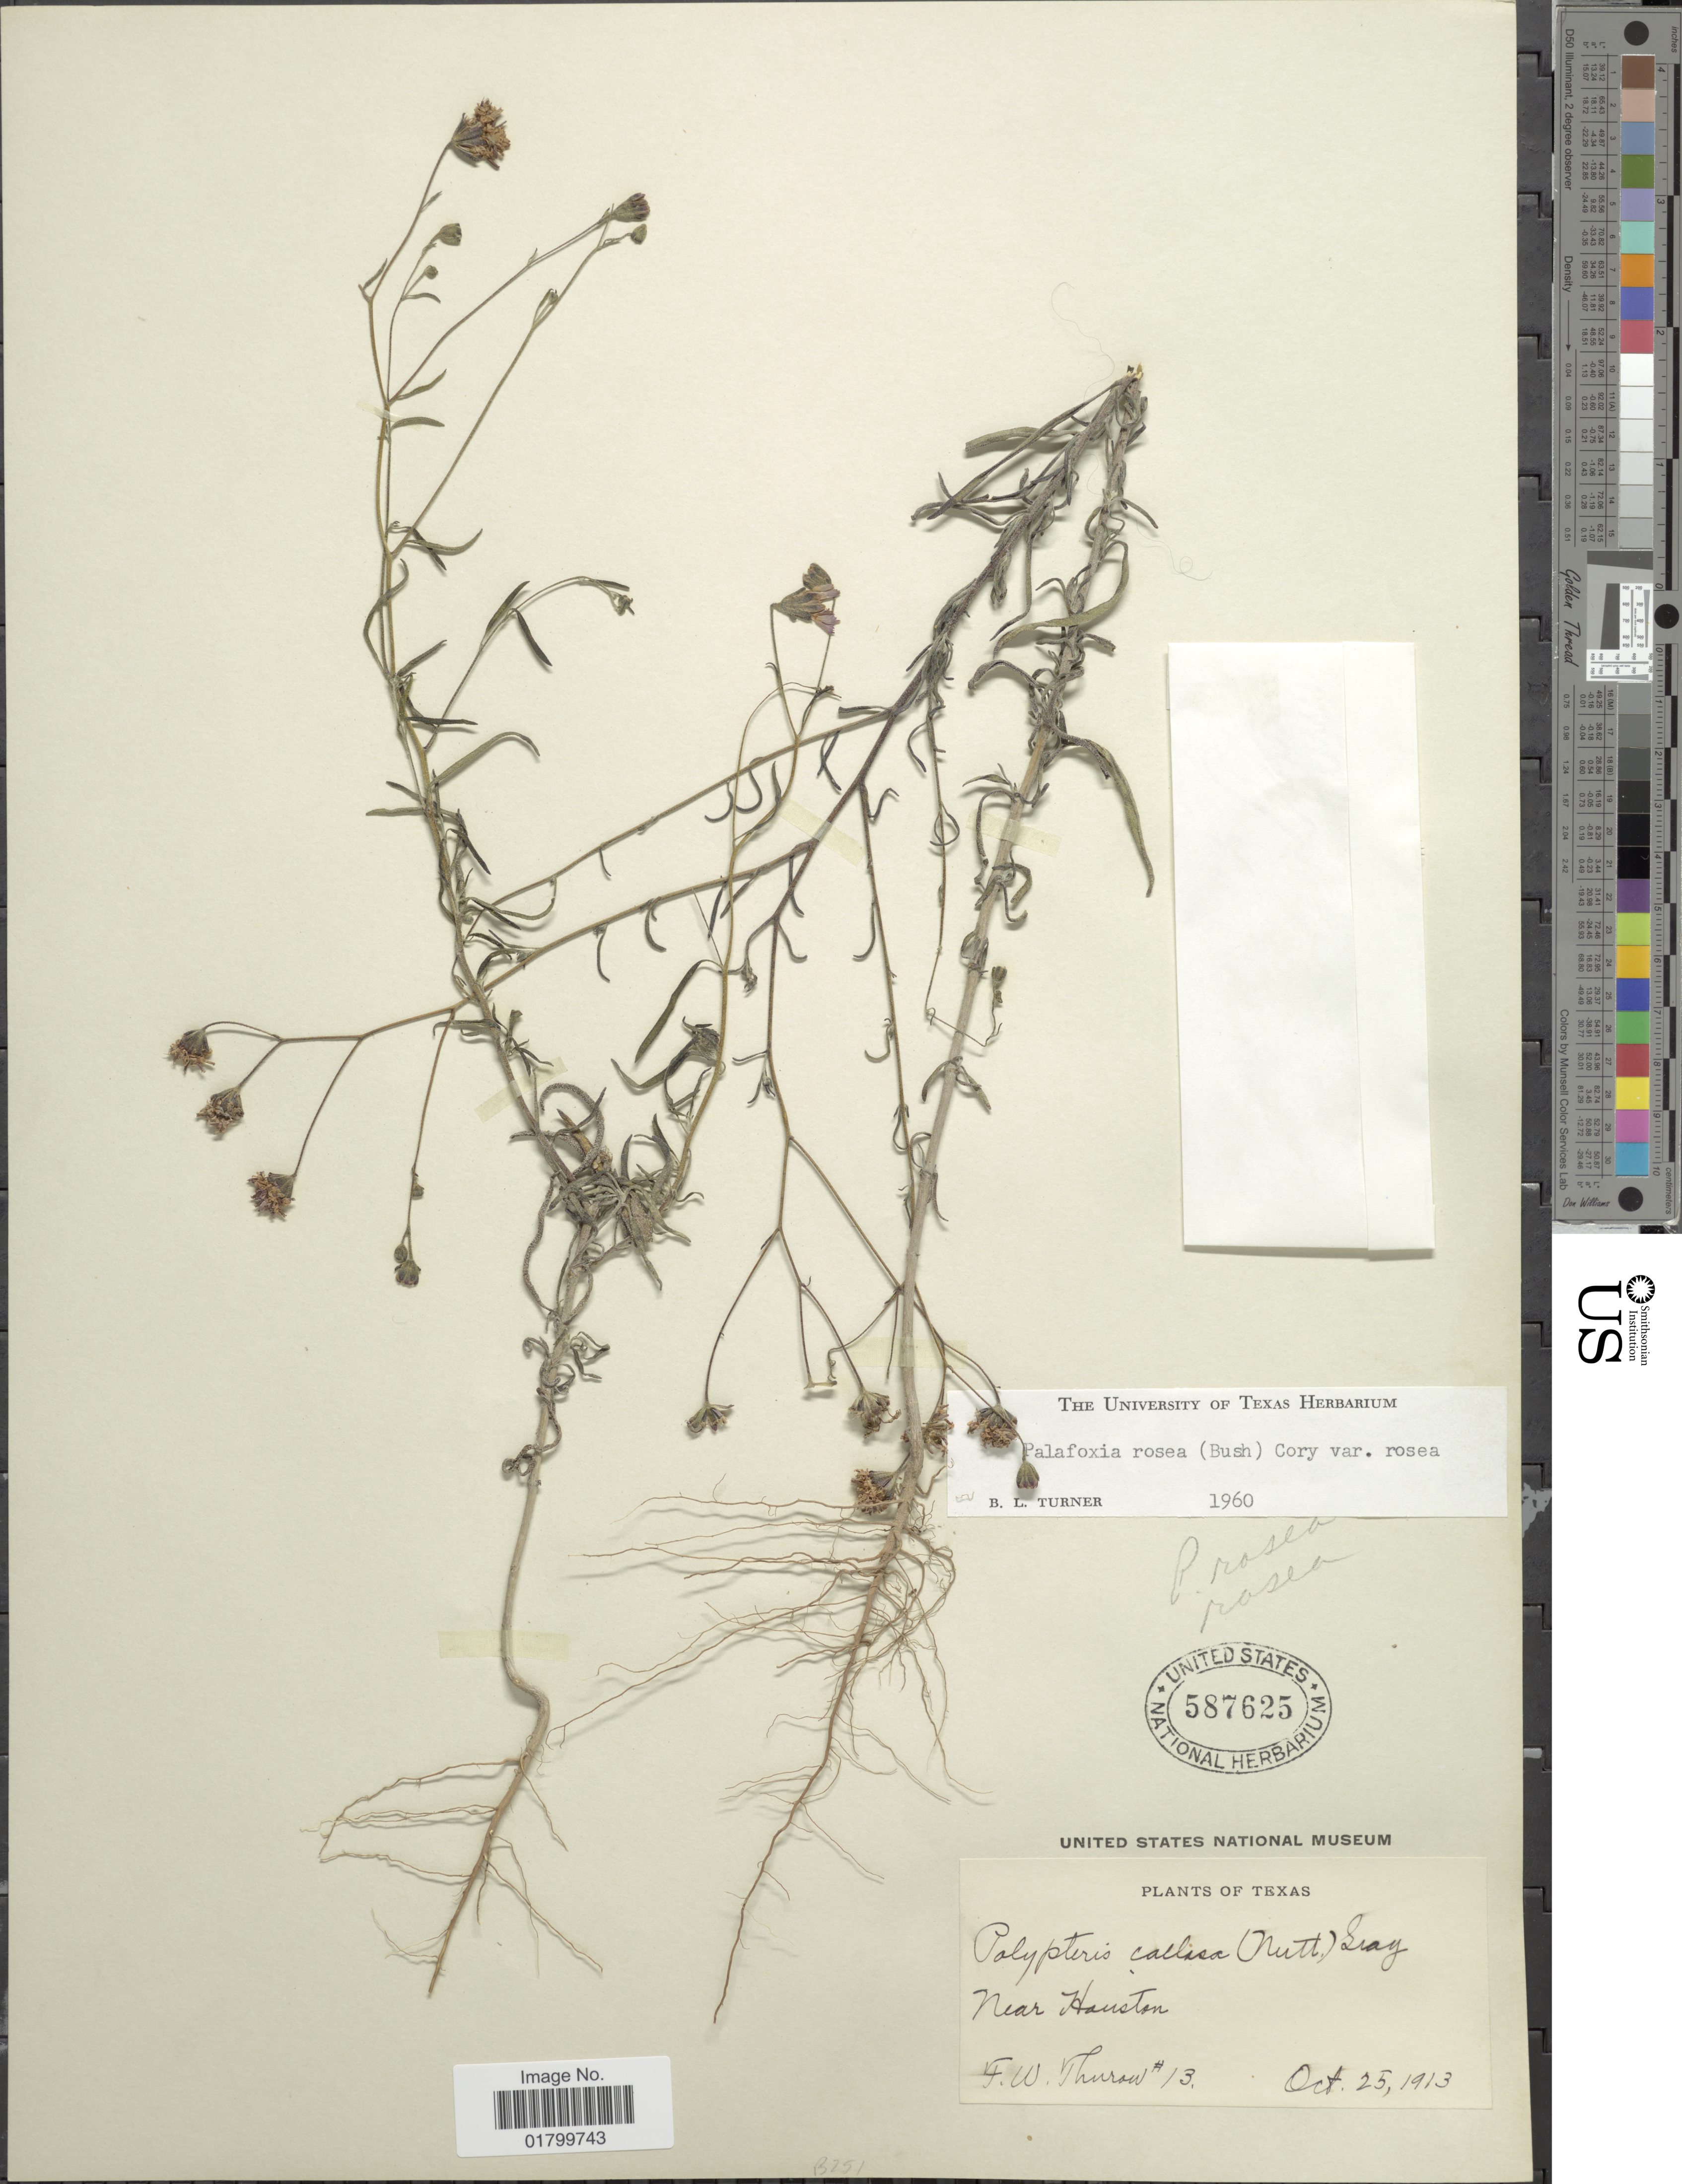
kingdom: Plantae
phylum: Tracheophyta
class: Magnoliopsida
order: Asterales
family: Asteraceae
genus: Palafoxia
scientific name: Palafoxia rosea var. rosea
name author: (Bush) Cory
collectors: F. W. Thurow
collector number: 13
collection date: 1913-10-25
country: United States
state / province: Texas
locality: Near Houston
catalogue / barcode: US 587625